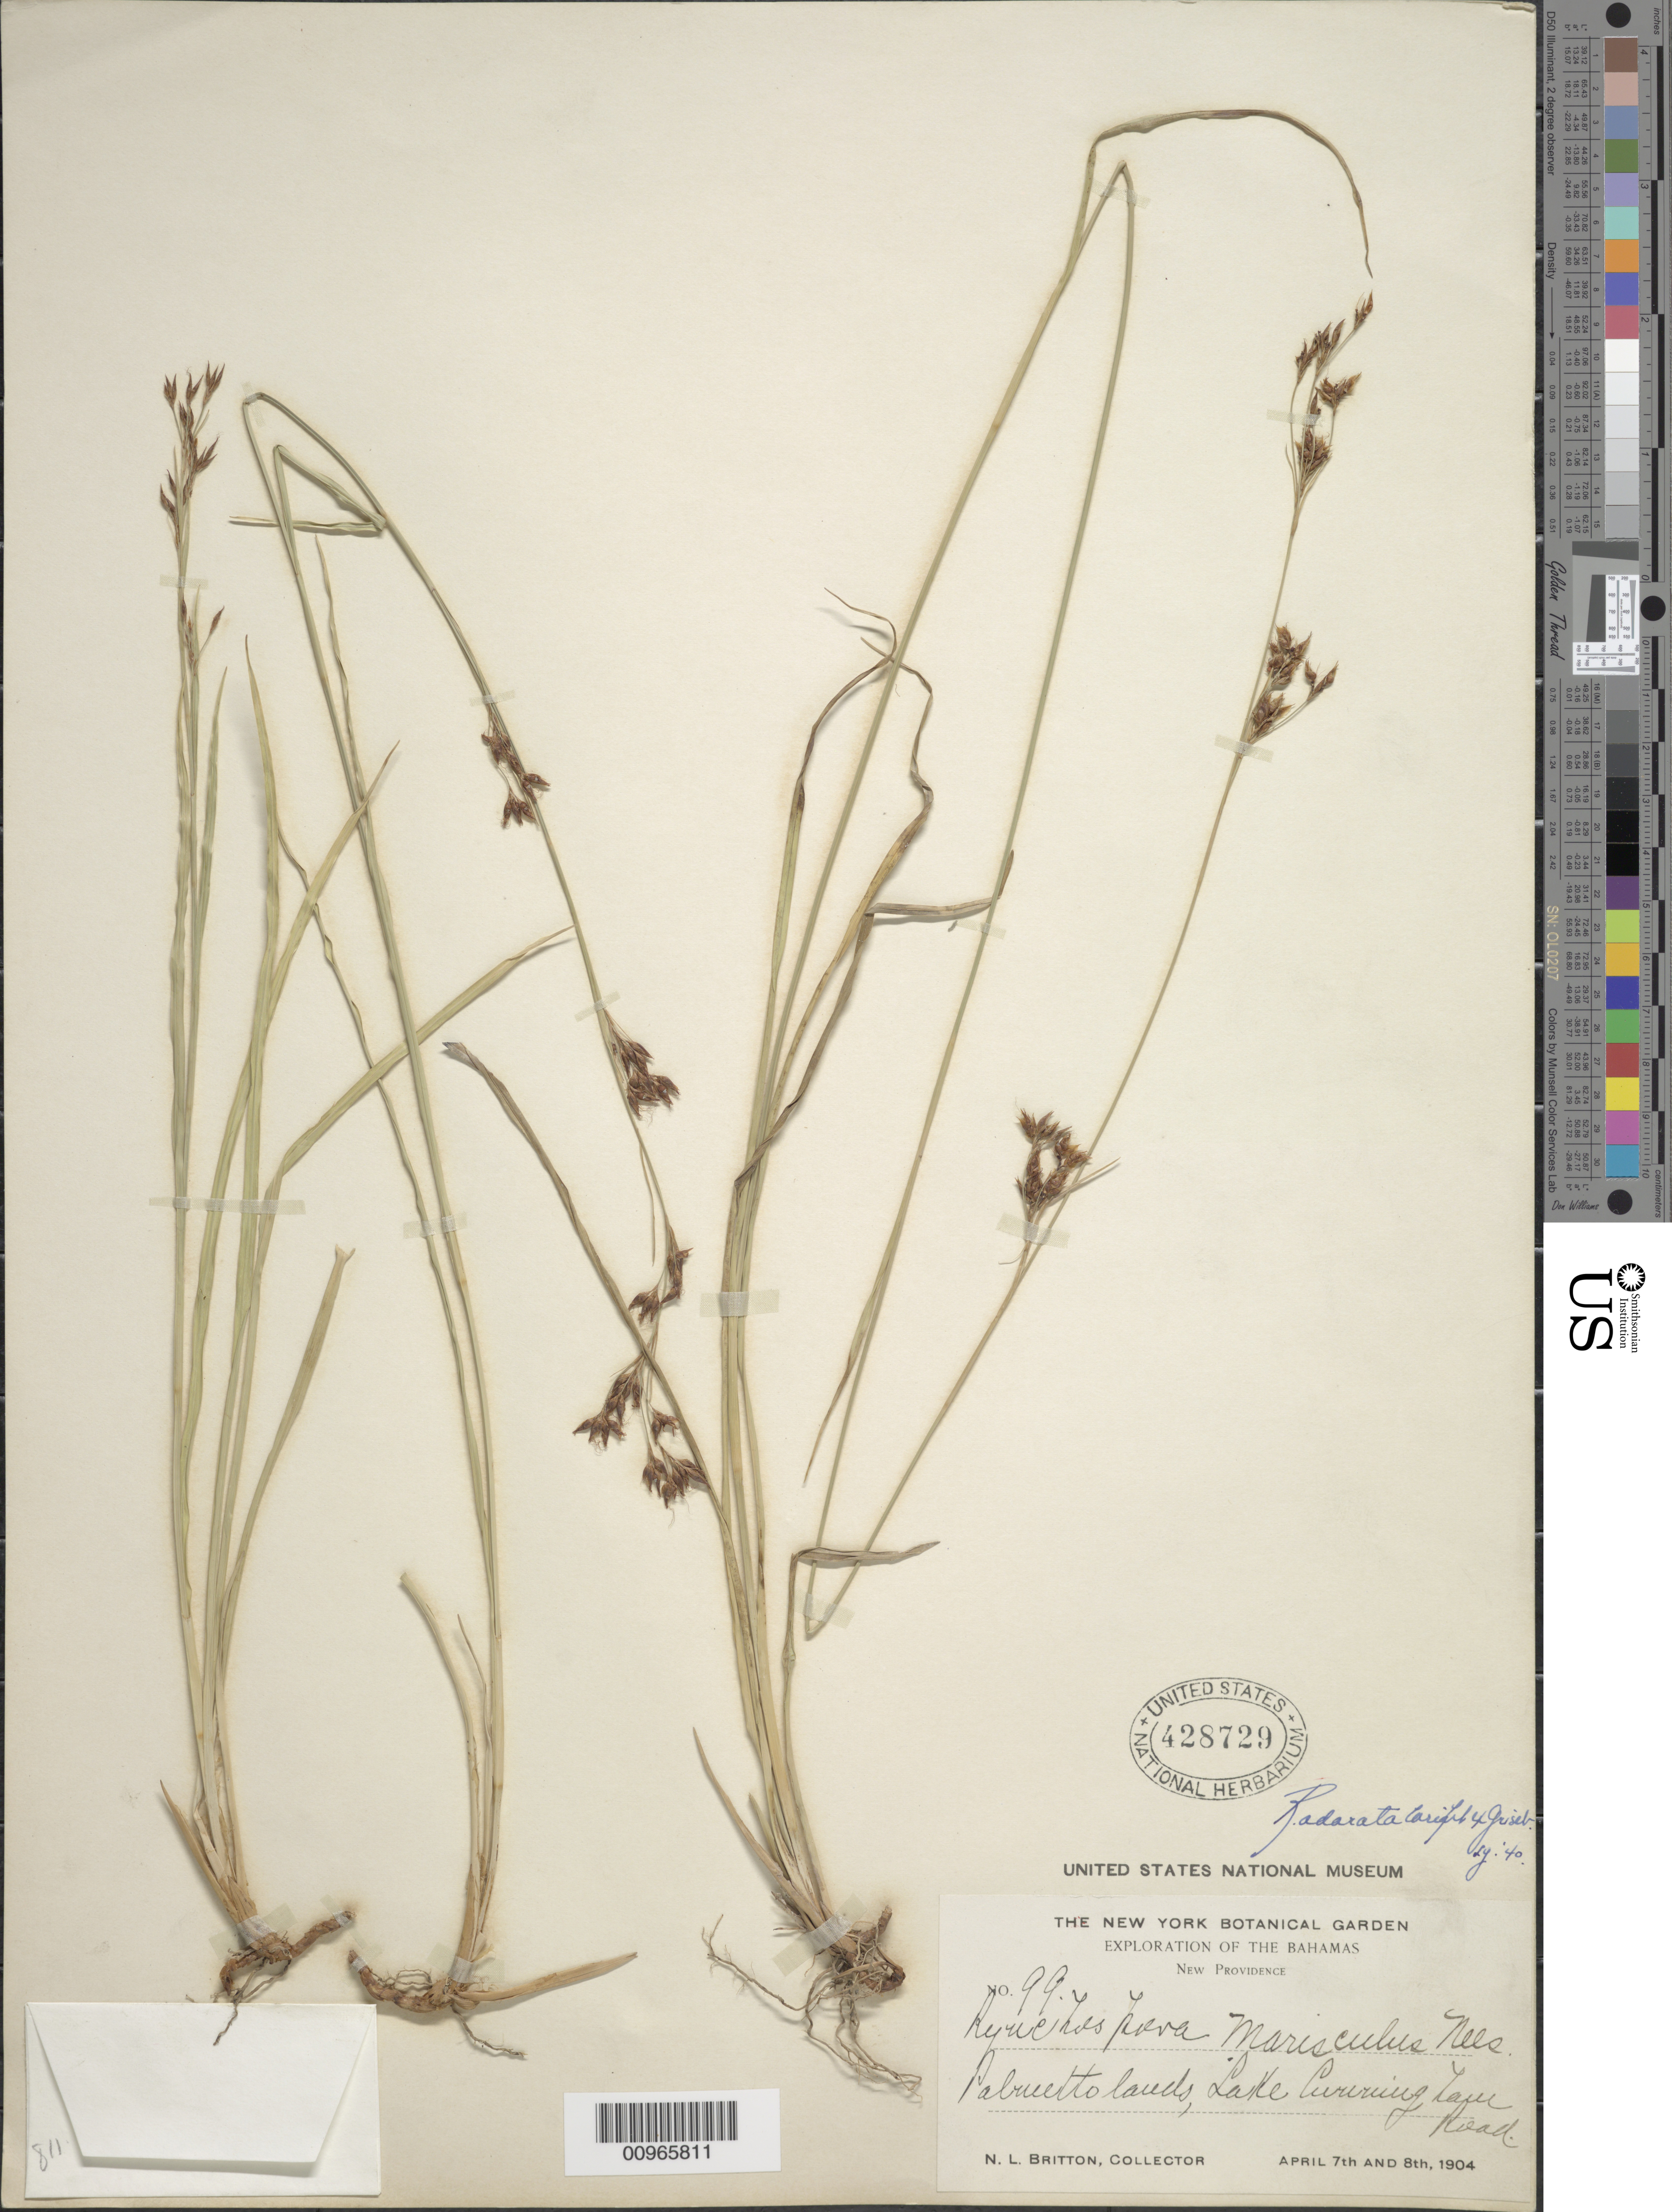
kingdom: Plantae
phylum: Tracheophyta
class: Liliopsida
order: Poales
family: Cyperaceae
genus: Rhynchospora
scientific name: Rhynchospora odorata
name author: C. Wright ex Griseb.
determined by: Gale, S.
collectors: N. Britton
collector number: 99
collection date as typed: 07 Apr 1904 and 08 Apr 1904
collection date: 1904-04-07,1904-04-08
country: Bahamas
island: New Providence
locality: Lake Cunningham Road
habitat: Palmetto lands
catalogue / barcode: US 428729